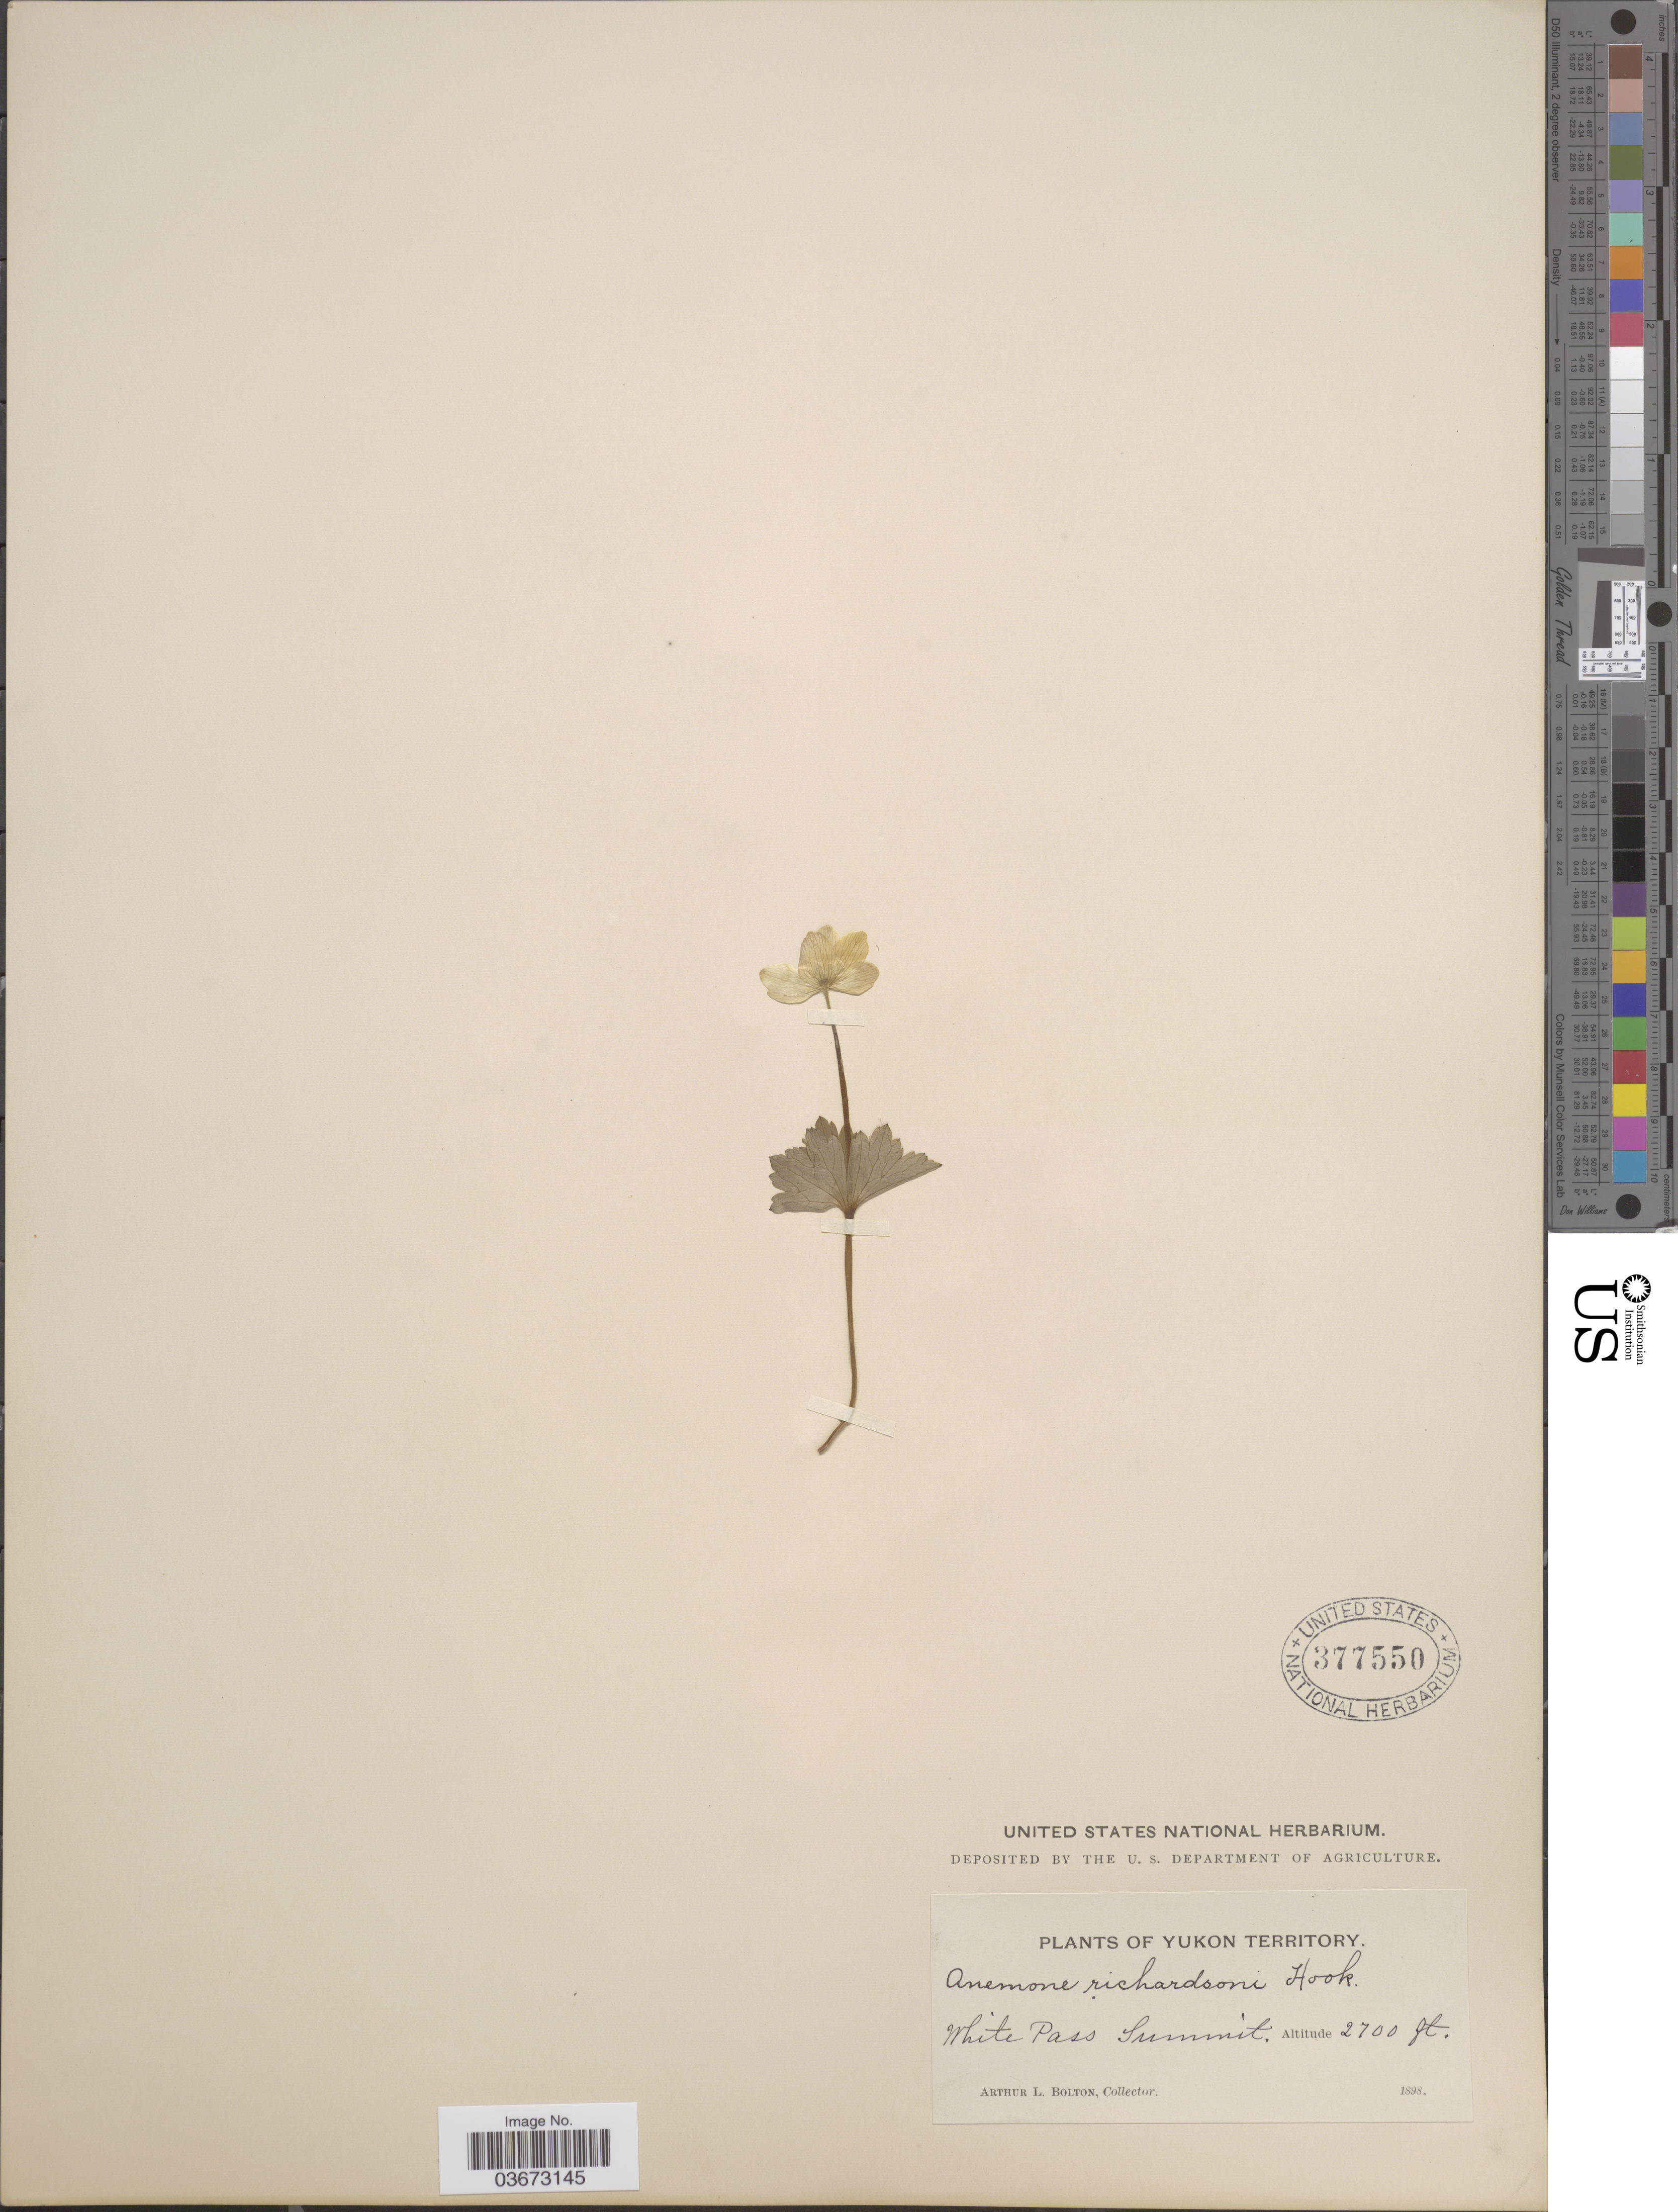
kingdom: Plantae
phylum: Tracheophyta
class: Magnoliopsida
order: Ranunculales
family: Ranunculaceae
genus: Anemone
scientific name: Anemone richardsonii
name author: Hook.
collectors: A. Bolton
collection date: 1898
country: Canada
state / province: Yukon Territory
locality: White Pass Summit.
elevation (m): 823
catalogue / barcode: US 377550